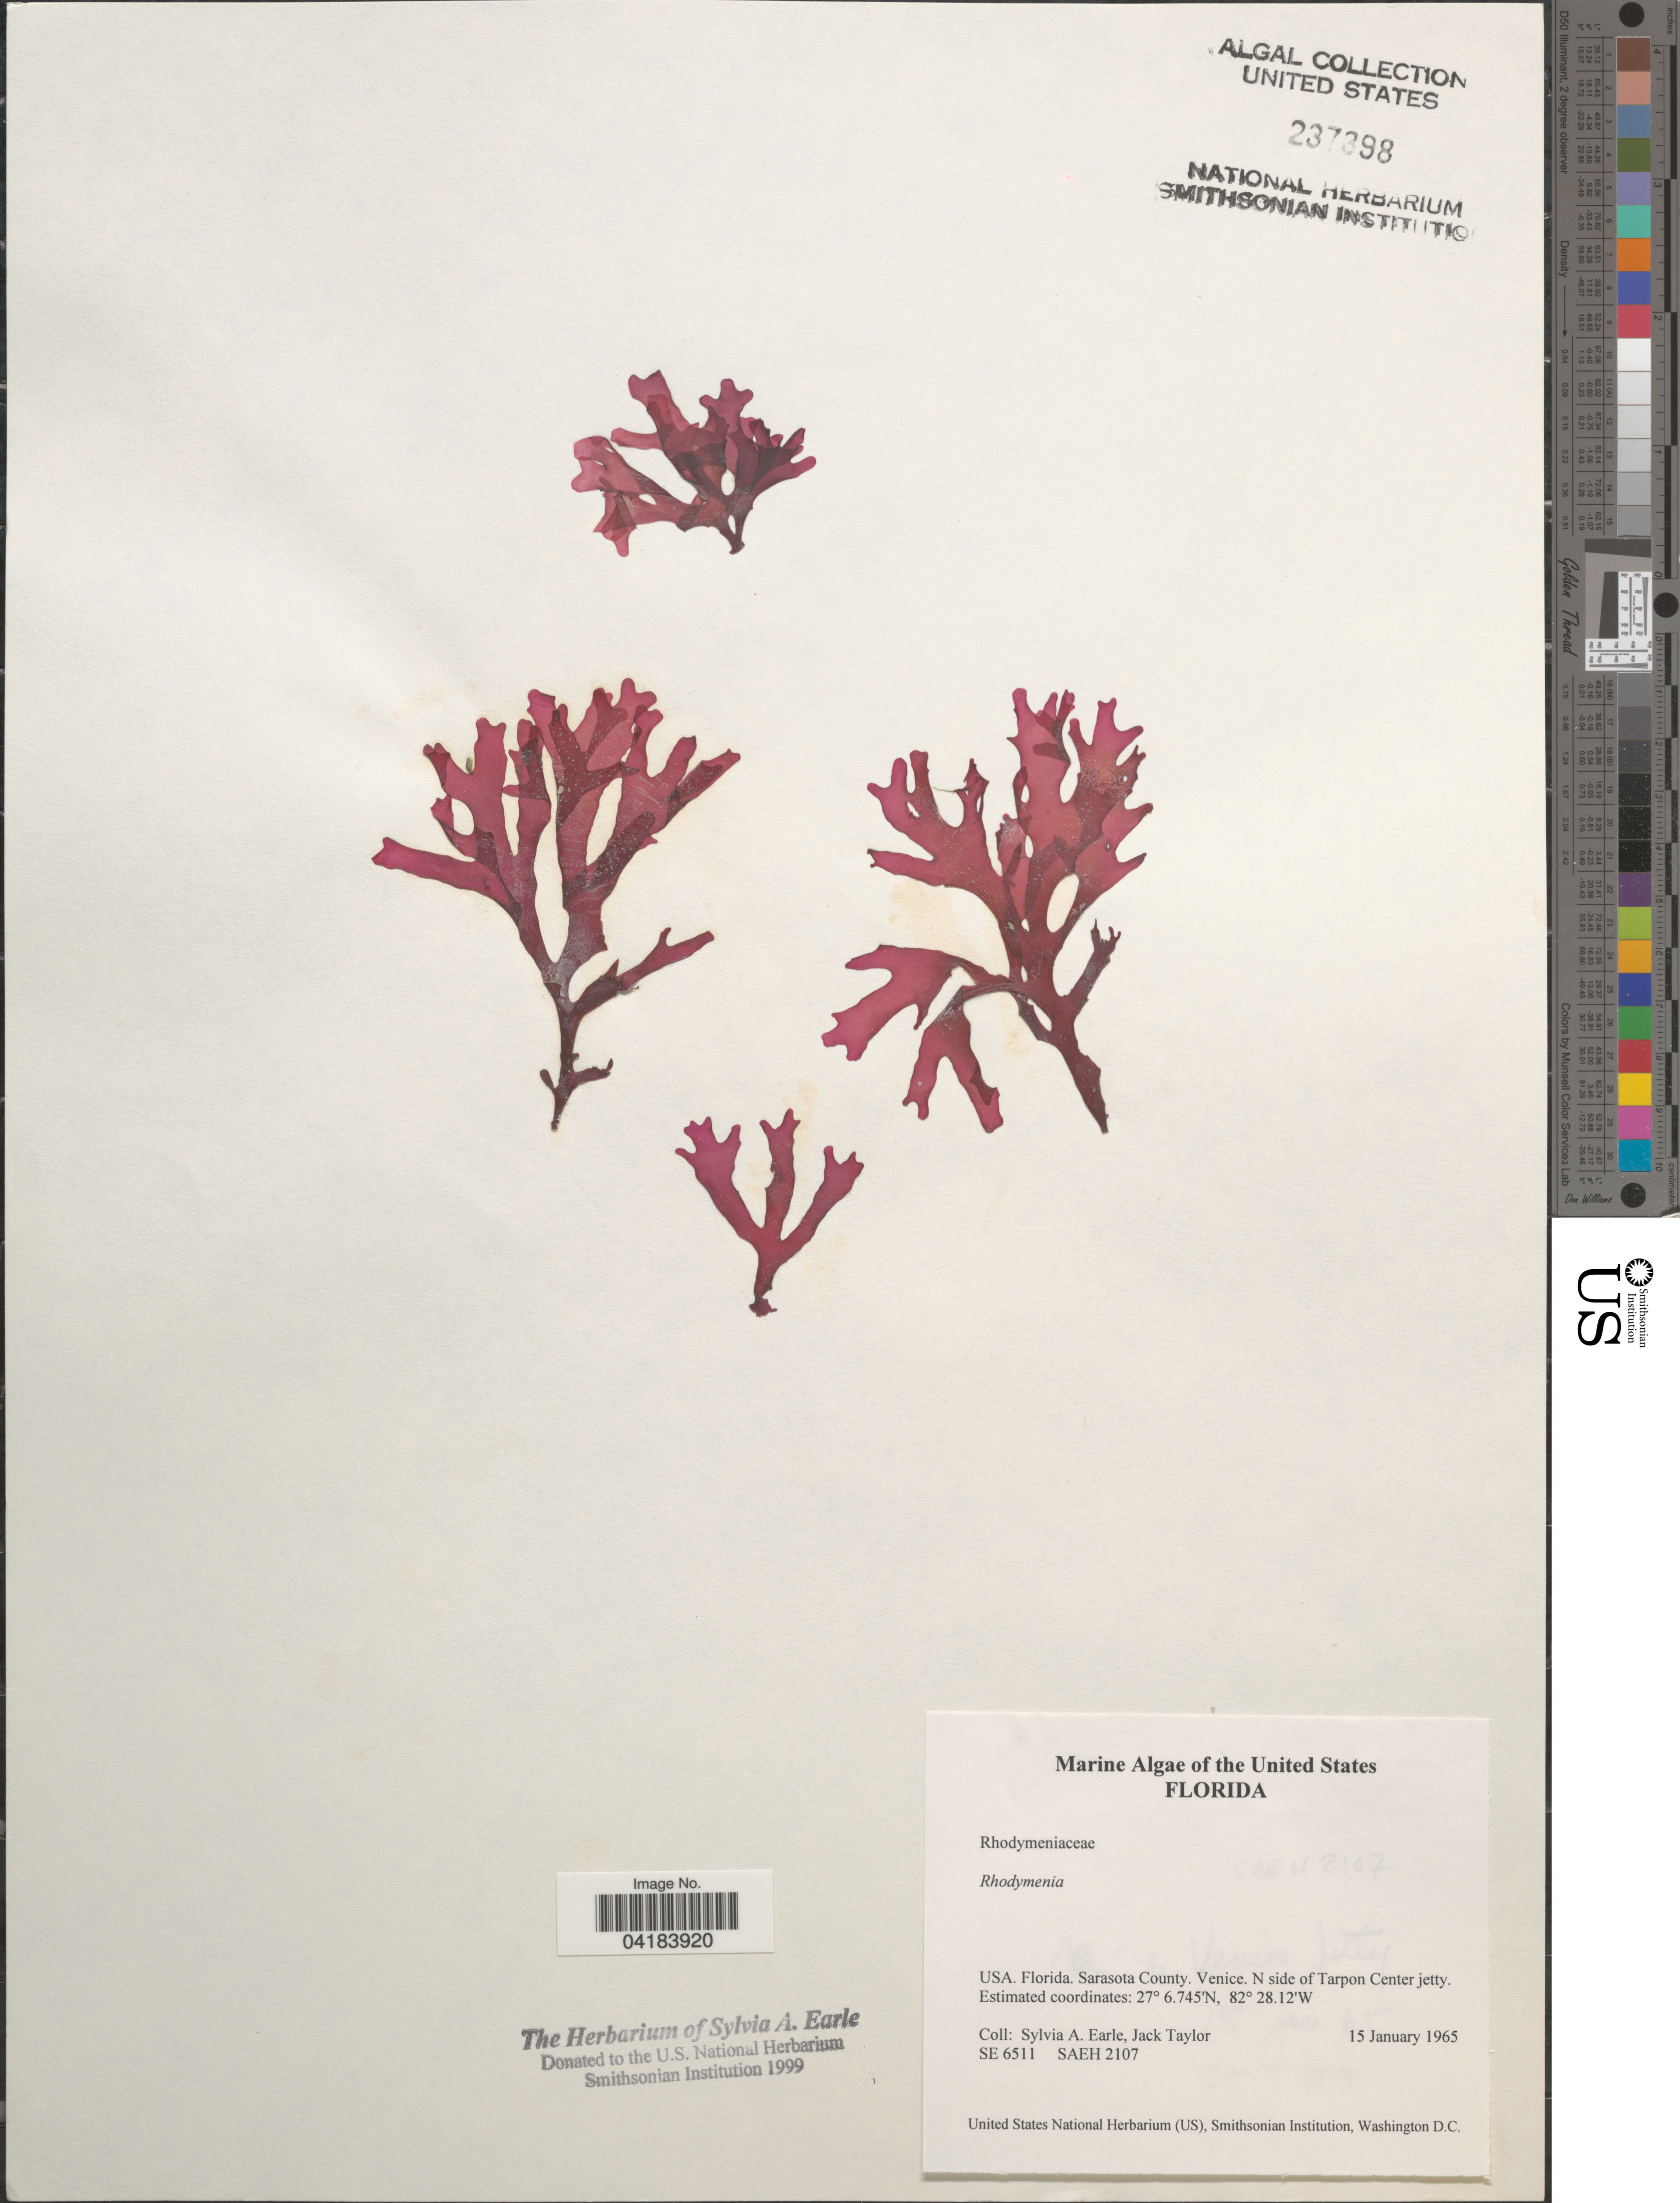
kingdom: Plantae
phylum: Rhodophyta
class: Florideophyceae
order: Rhodymeniales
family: Rhodymeniaceae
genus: Rhodymenia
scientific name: Rhodymenia sp.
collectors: S. A. Earle & J. Taylor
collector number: SE6511/SAEH2107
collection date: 1965-01-15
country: United States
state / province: Florida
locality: Sarasota County. Venice. N side of Tarpon Center jetty.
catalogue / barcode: US 237398